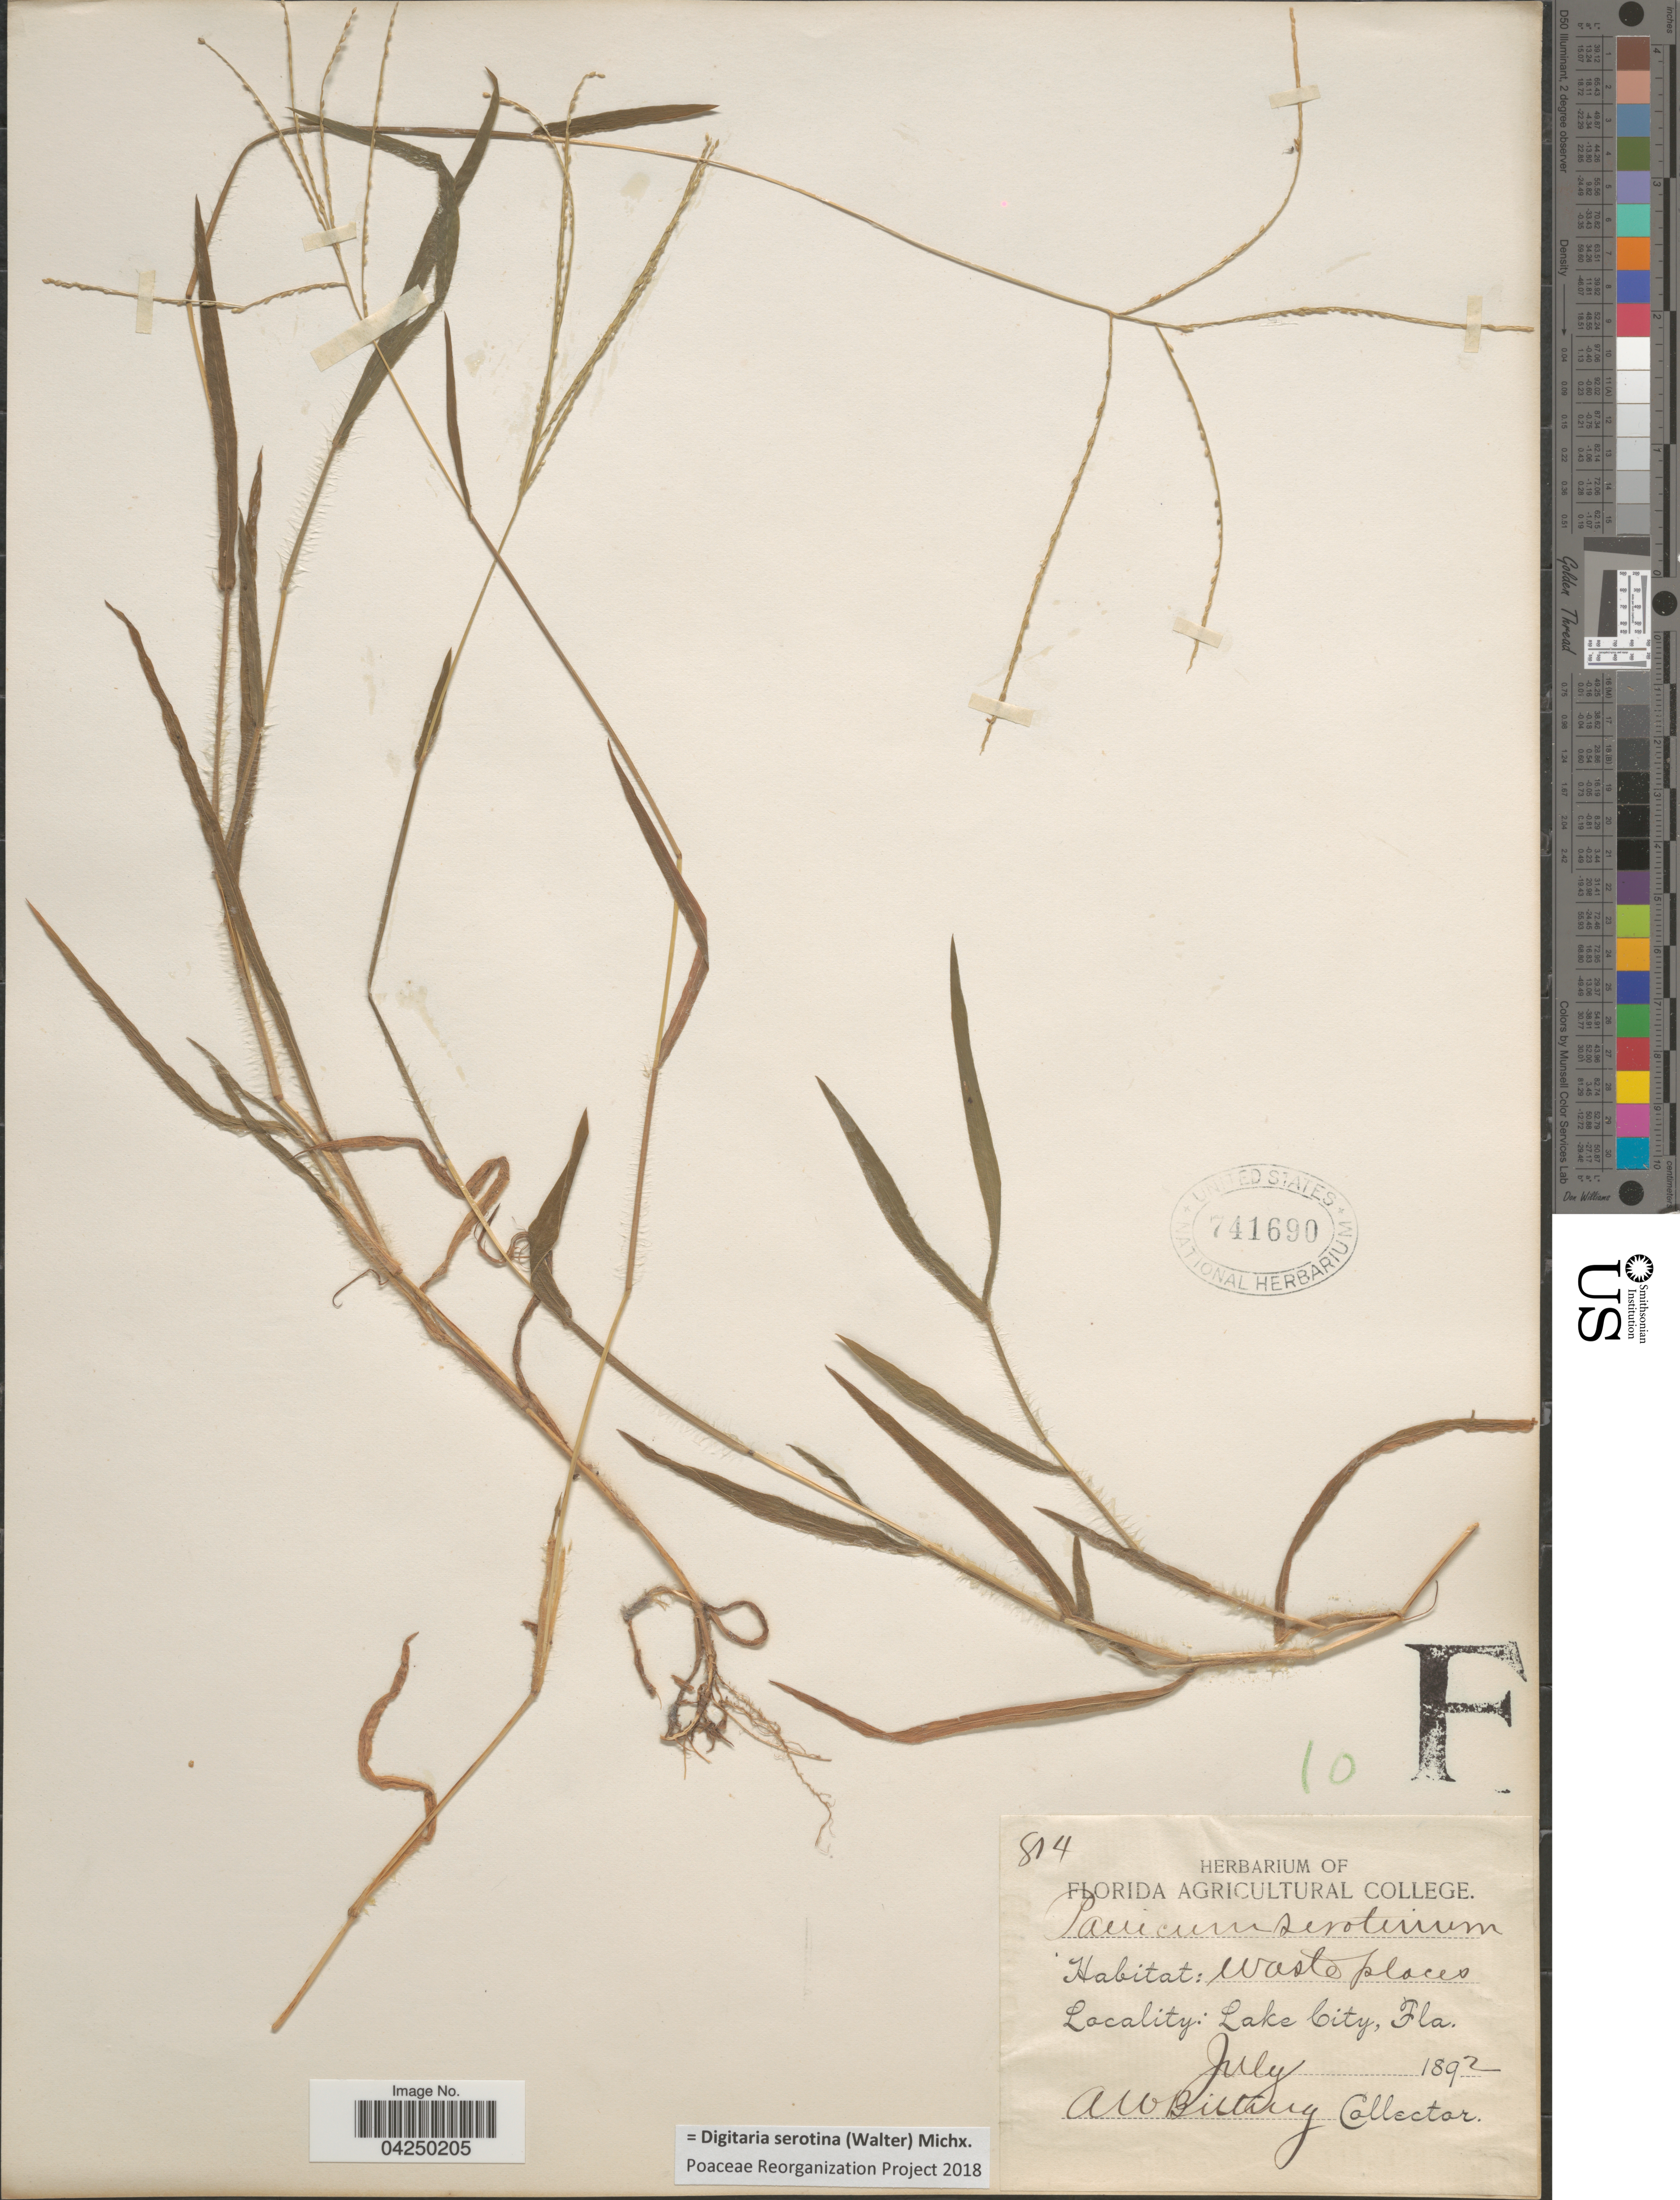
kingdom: Plantae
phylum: Tracheophyta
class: Liliopsida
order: Poales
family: Poaceae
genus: Digitaria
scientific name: Digitaria serotina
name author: (Walter) Michx.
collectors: A. Bitting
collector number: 814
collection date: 1892-07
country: United States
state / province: Florida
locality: Waste places. Lake City.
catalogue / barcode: US 741690